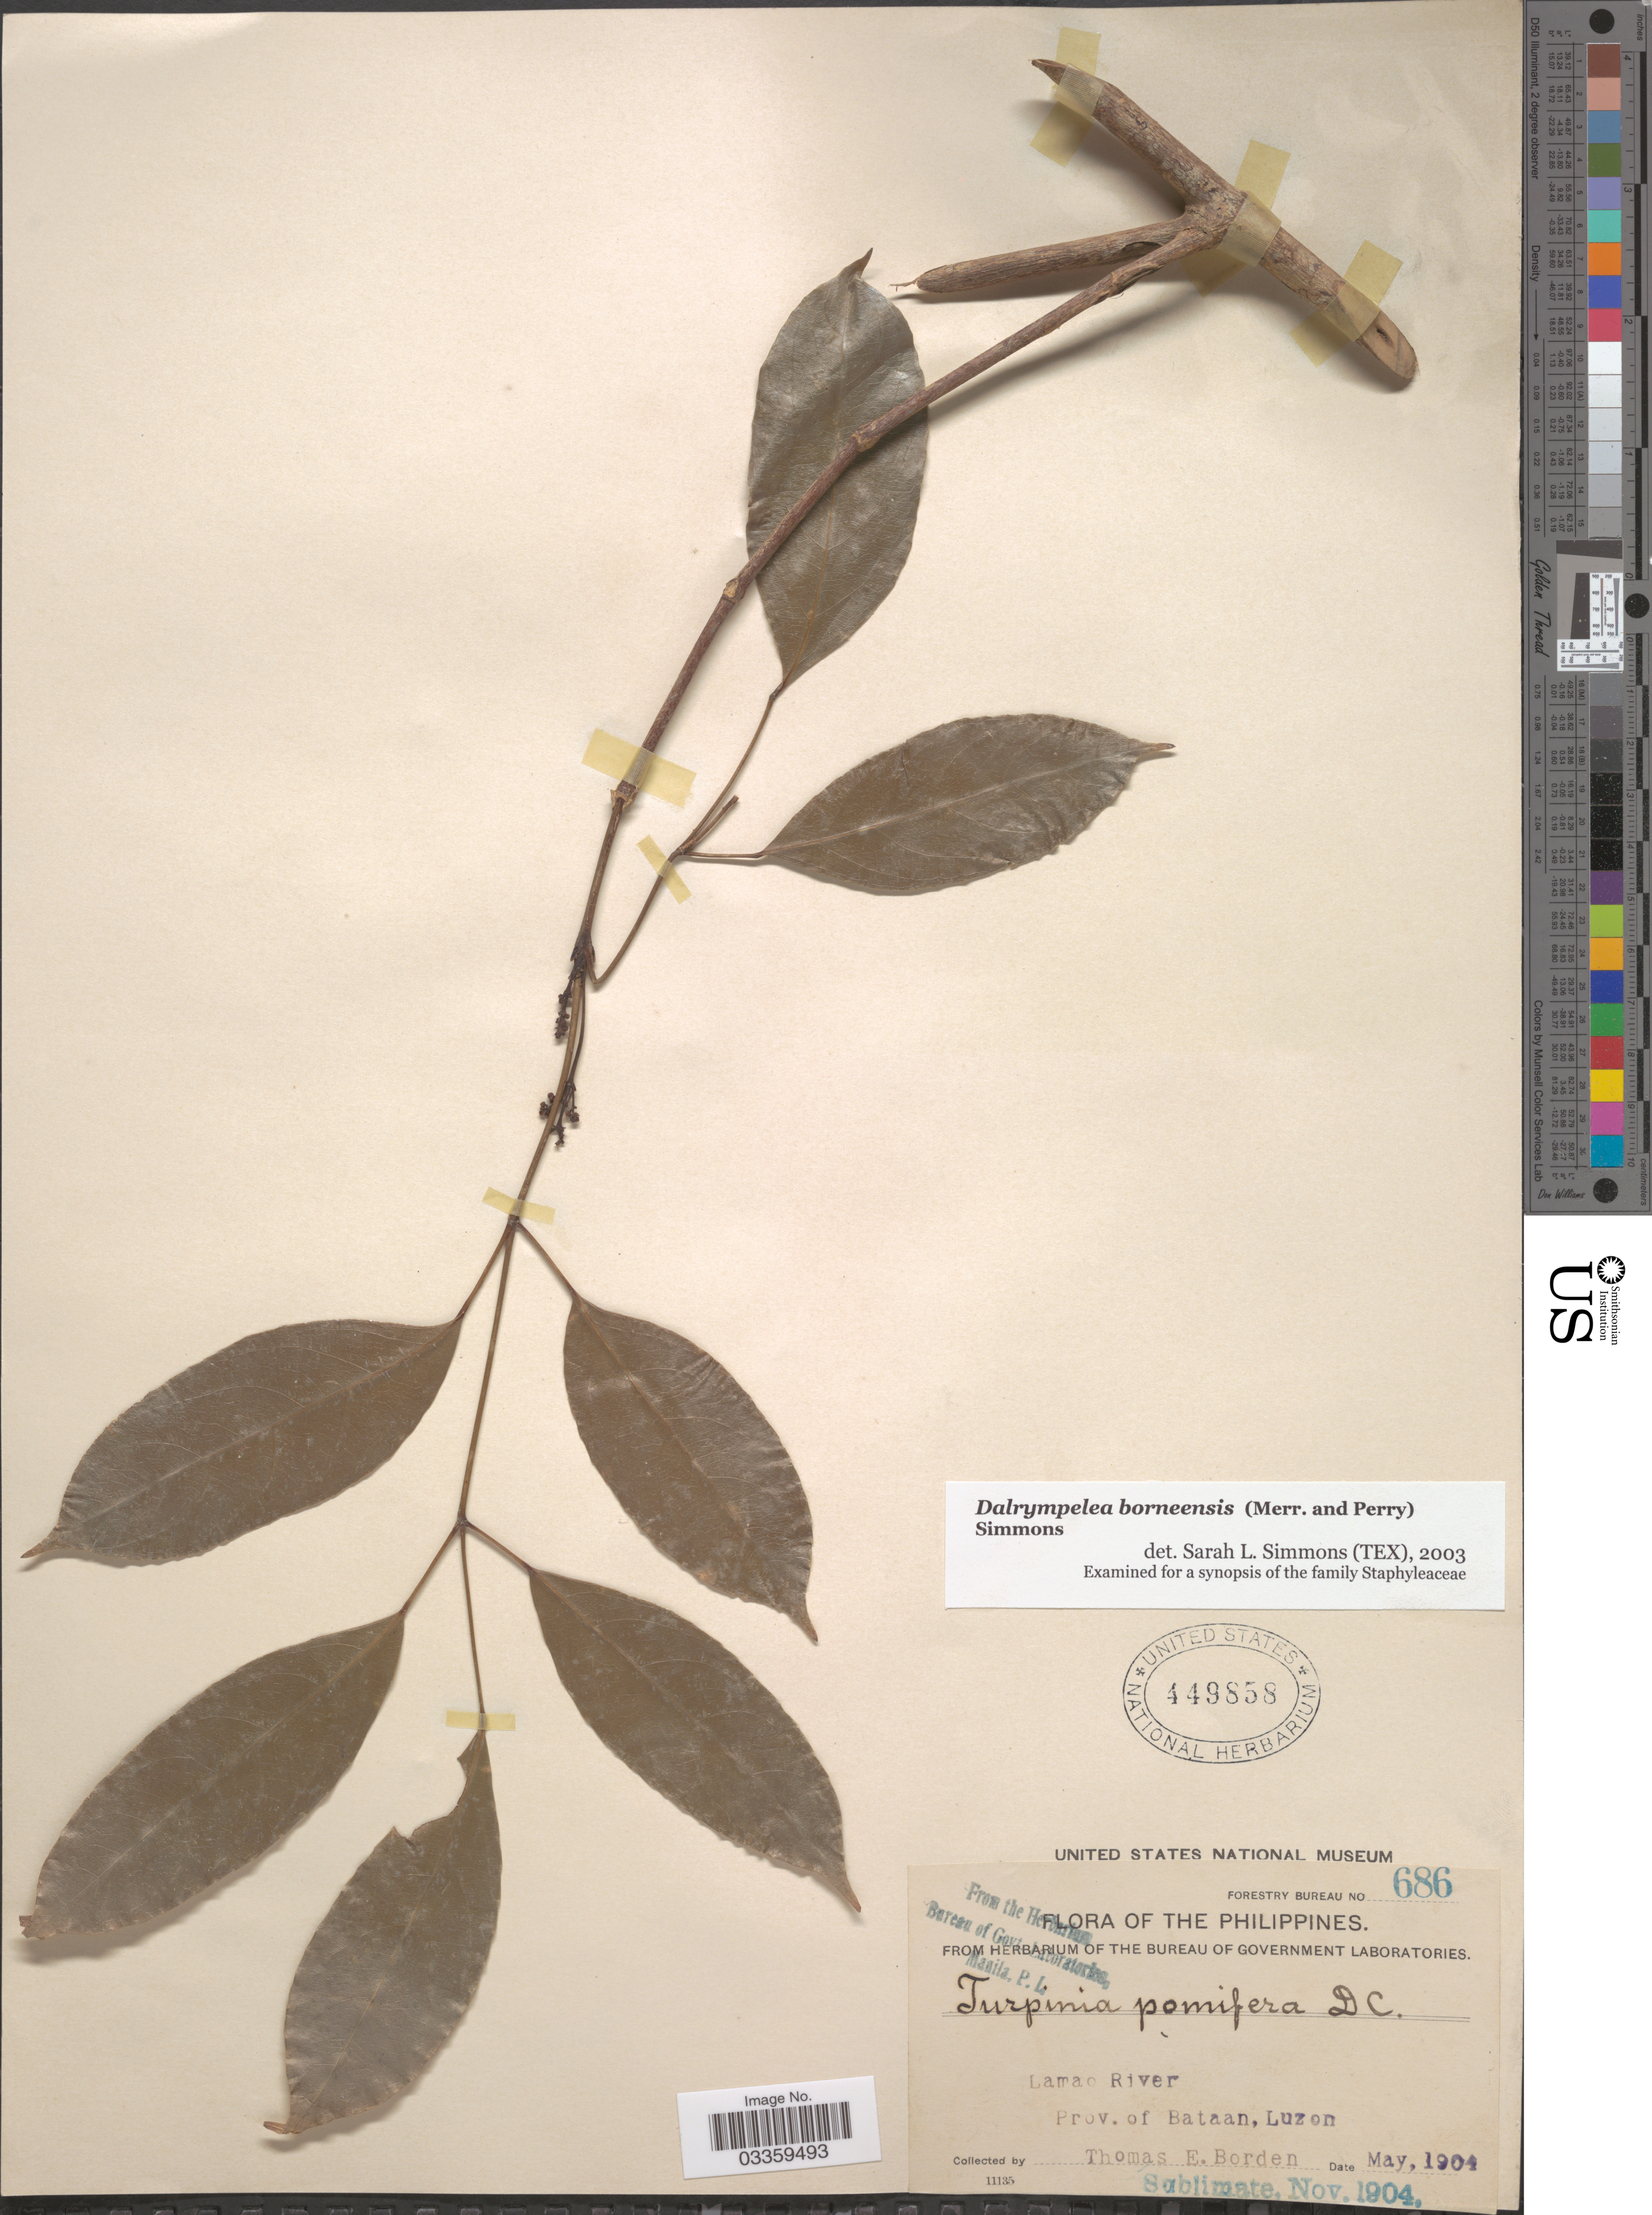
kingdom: Plantae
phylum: Tracheophyta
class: Magnoliopsida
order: Crossosomatales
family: Staphyleaceae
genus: Dalrympelea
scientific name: Dalrympelea borneensis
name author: (Merr. & L.M. Perry) Nor-Ezzaw.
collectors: T. E. Borden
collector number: Forestry Bureau 686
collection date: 1904-05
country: Philippines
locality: Lamao River. Prov. of Bataan. Luzon.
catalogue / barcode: US 449858